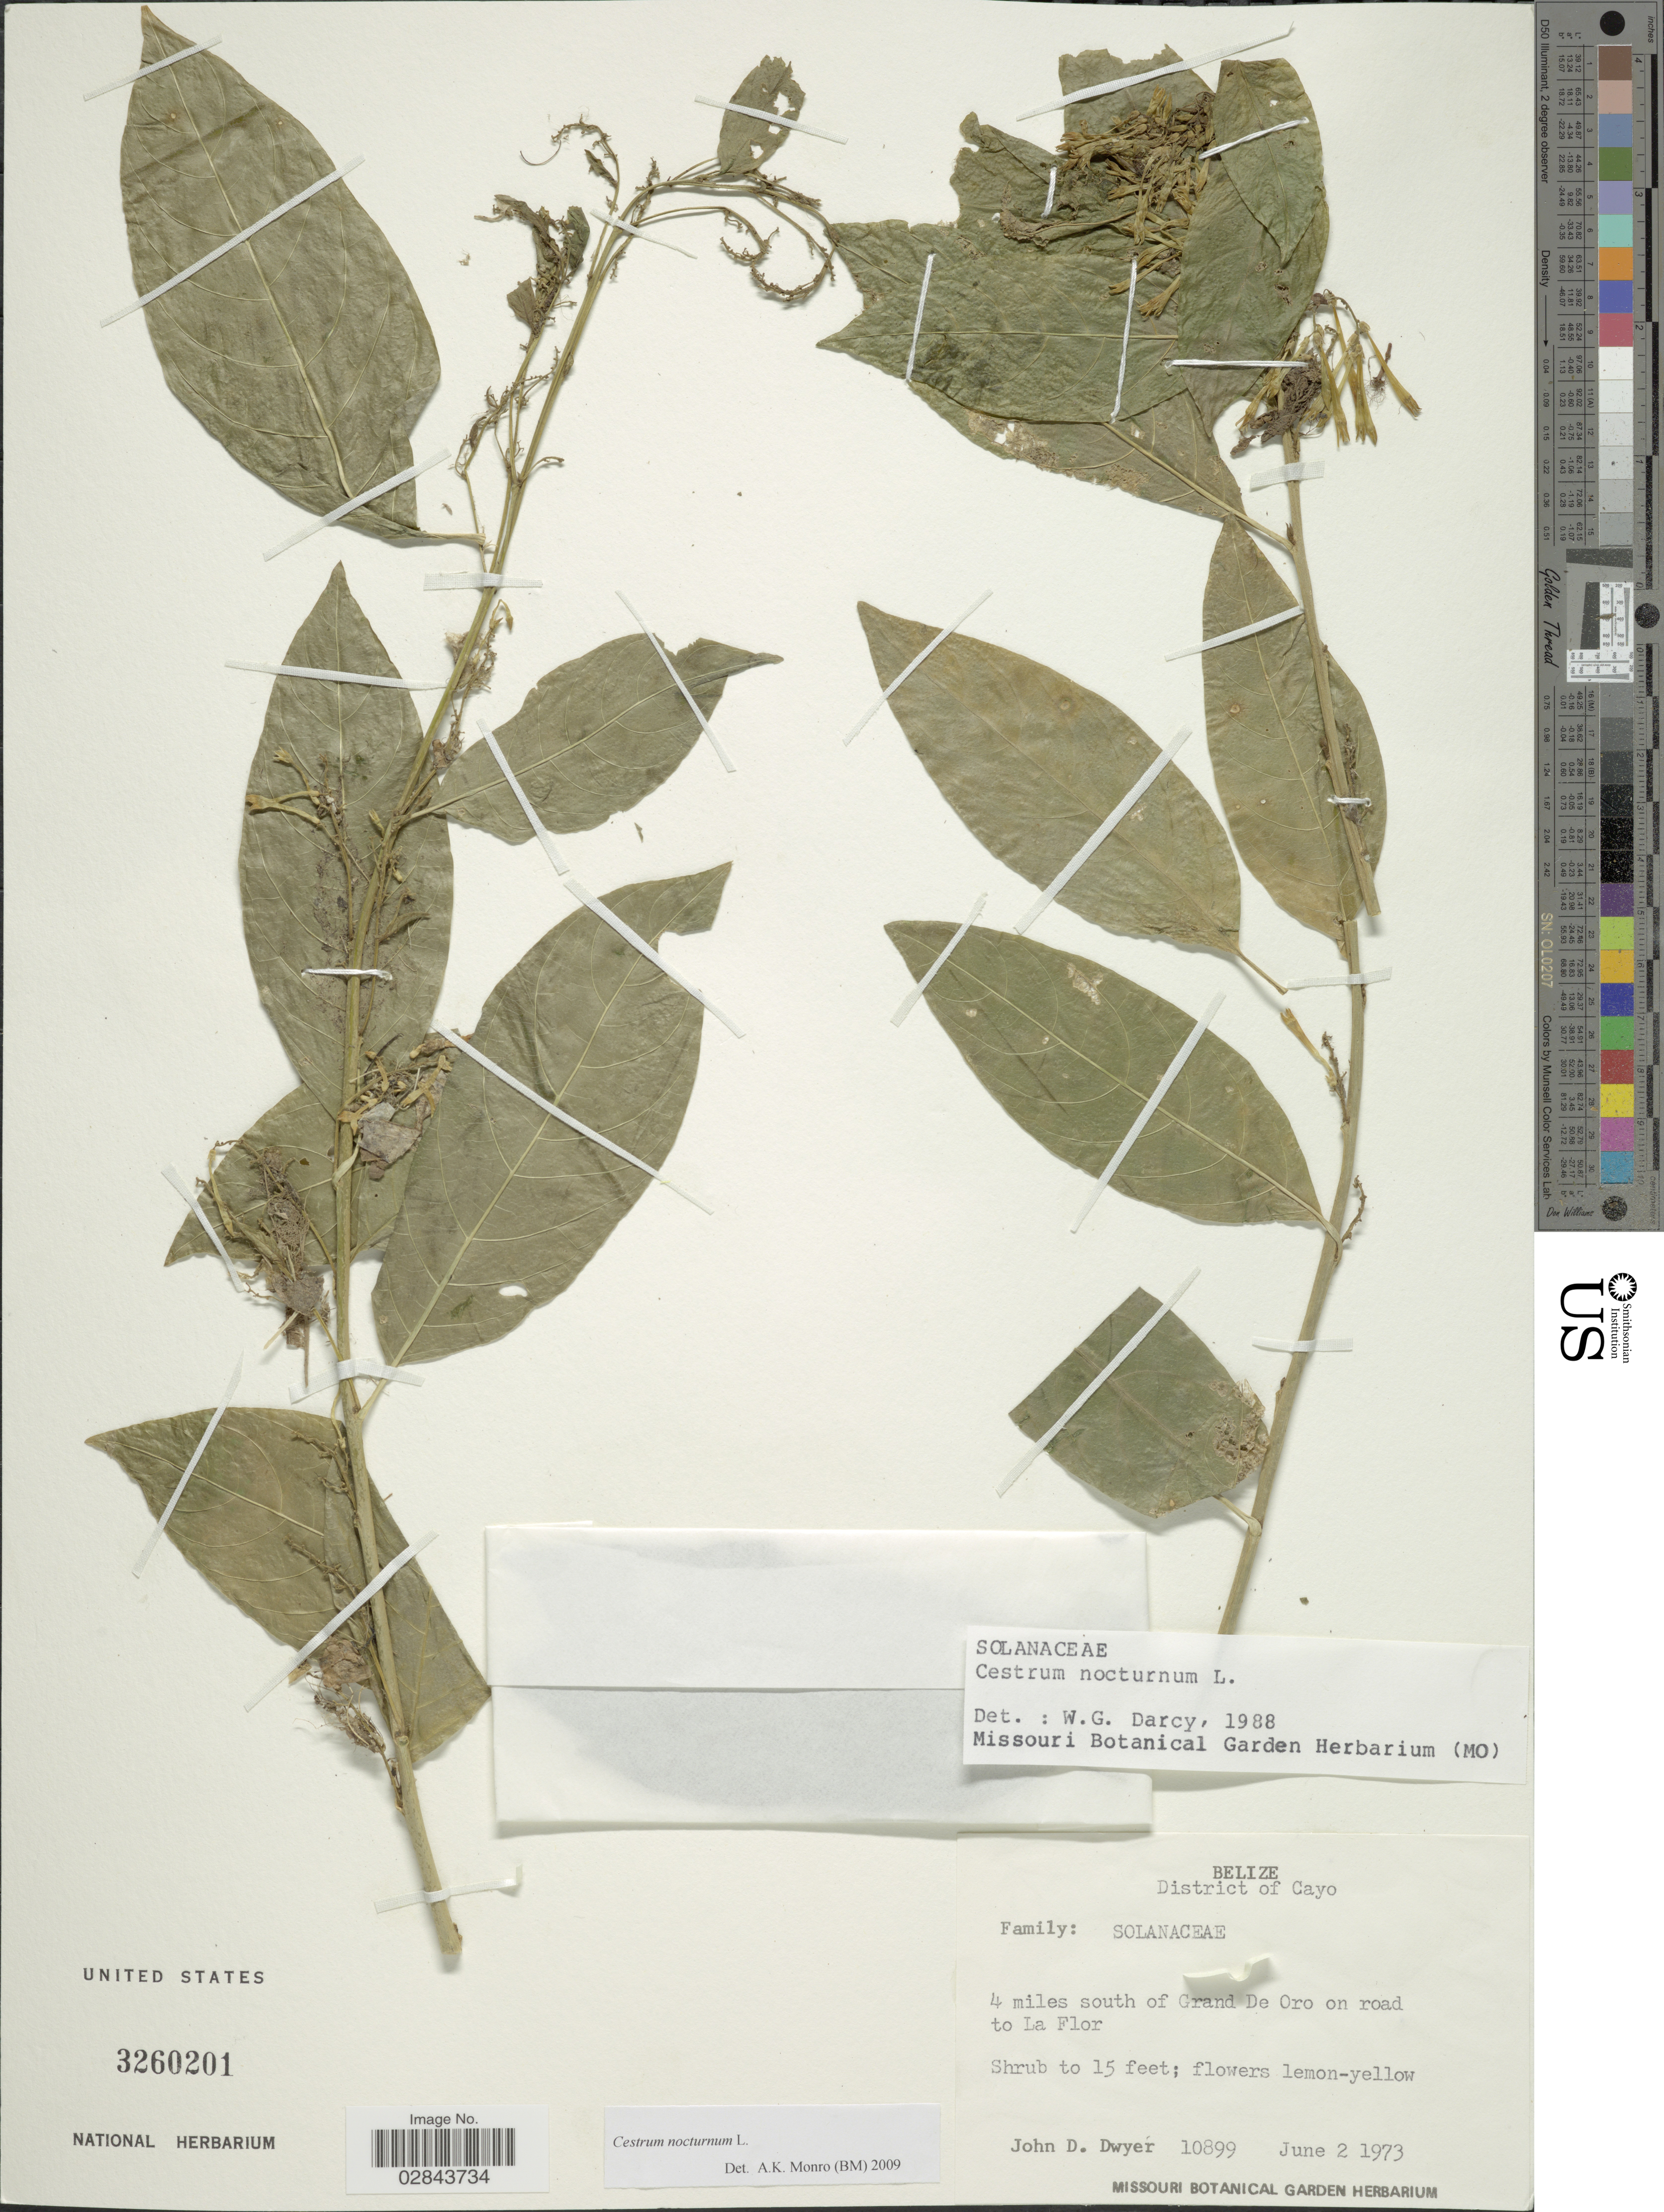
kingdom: Plantae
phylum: Tracheophyta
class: Magnoliopsida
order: Solanales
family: Solanaceae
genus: Cestrum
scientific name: Cestrum nocturnum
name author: L.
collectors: J. D. Dwyer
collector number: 10899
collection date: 1973-06-02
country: Belize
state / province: Cayo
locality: District of Cayo, 4 miles south of Grand De Oro on road to La Flor.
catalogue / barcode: US 3260201